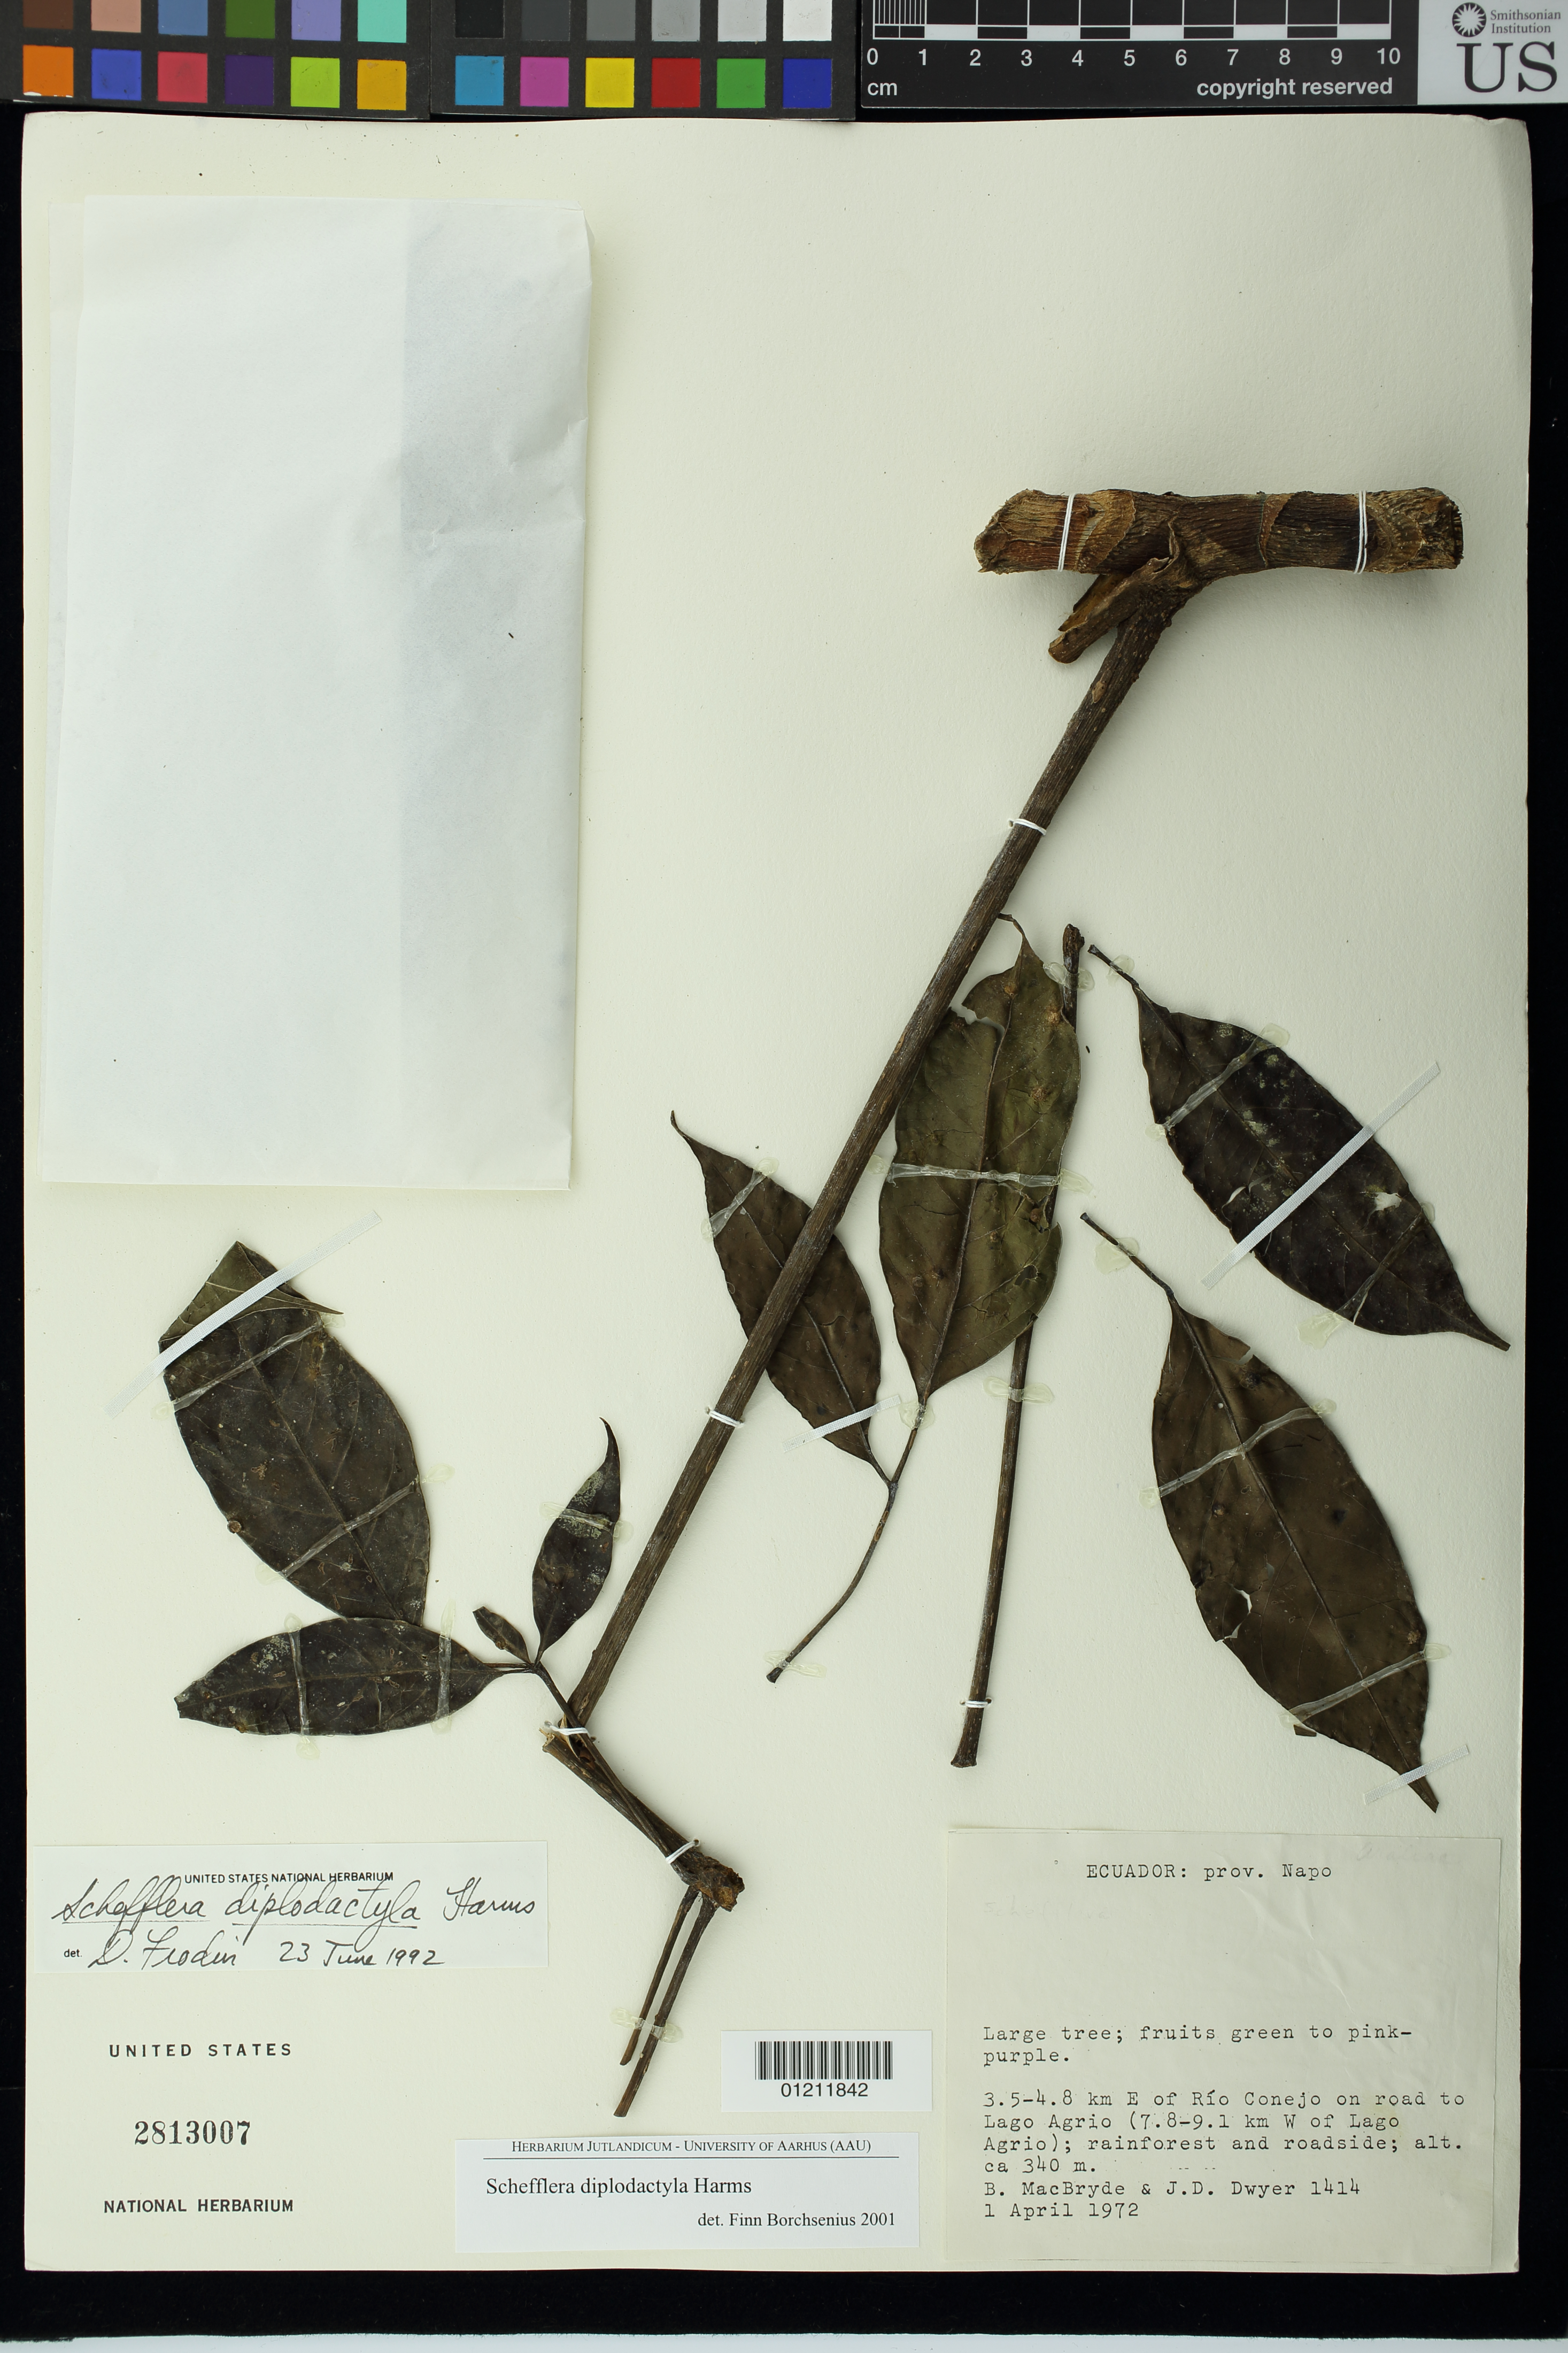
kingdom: Plantae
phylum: Tracheophyta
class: Magnoliopsida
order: Apiales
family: Araliaceae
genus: Schefflera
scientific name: Schefflera diplodactyla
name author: Harms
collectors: B. MacBryde & J. D. Dwyer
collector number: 1414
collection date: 1972-04-01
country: Ecuador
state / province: Napo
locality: Prov. Napo: 3.5 - 4.8 km E of Río Conejo on road to Lago Agrio (7.8-9.1 km W of Lago Agrio); rainforest and roadside.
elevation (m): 340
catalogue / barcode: US 2813007